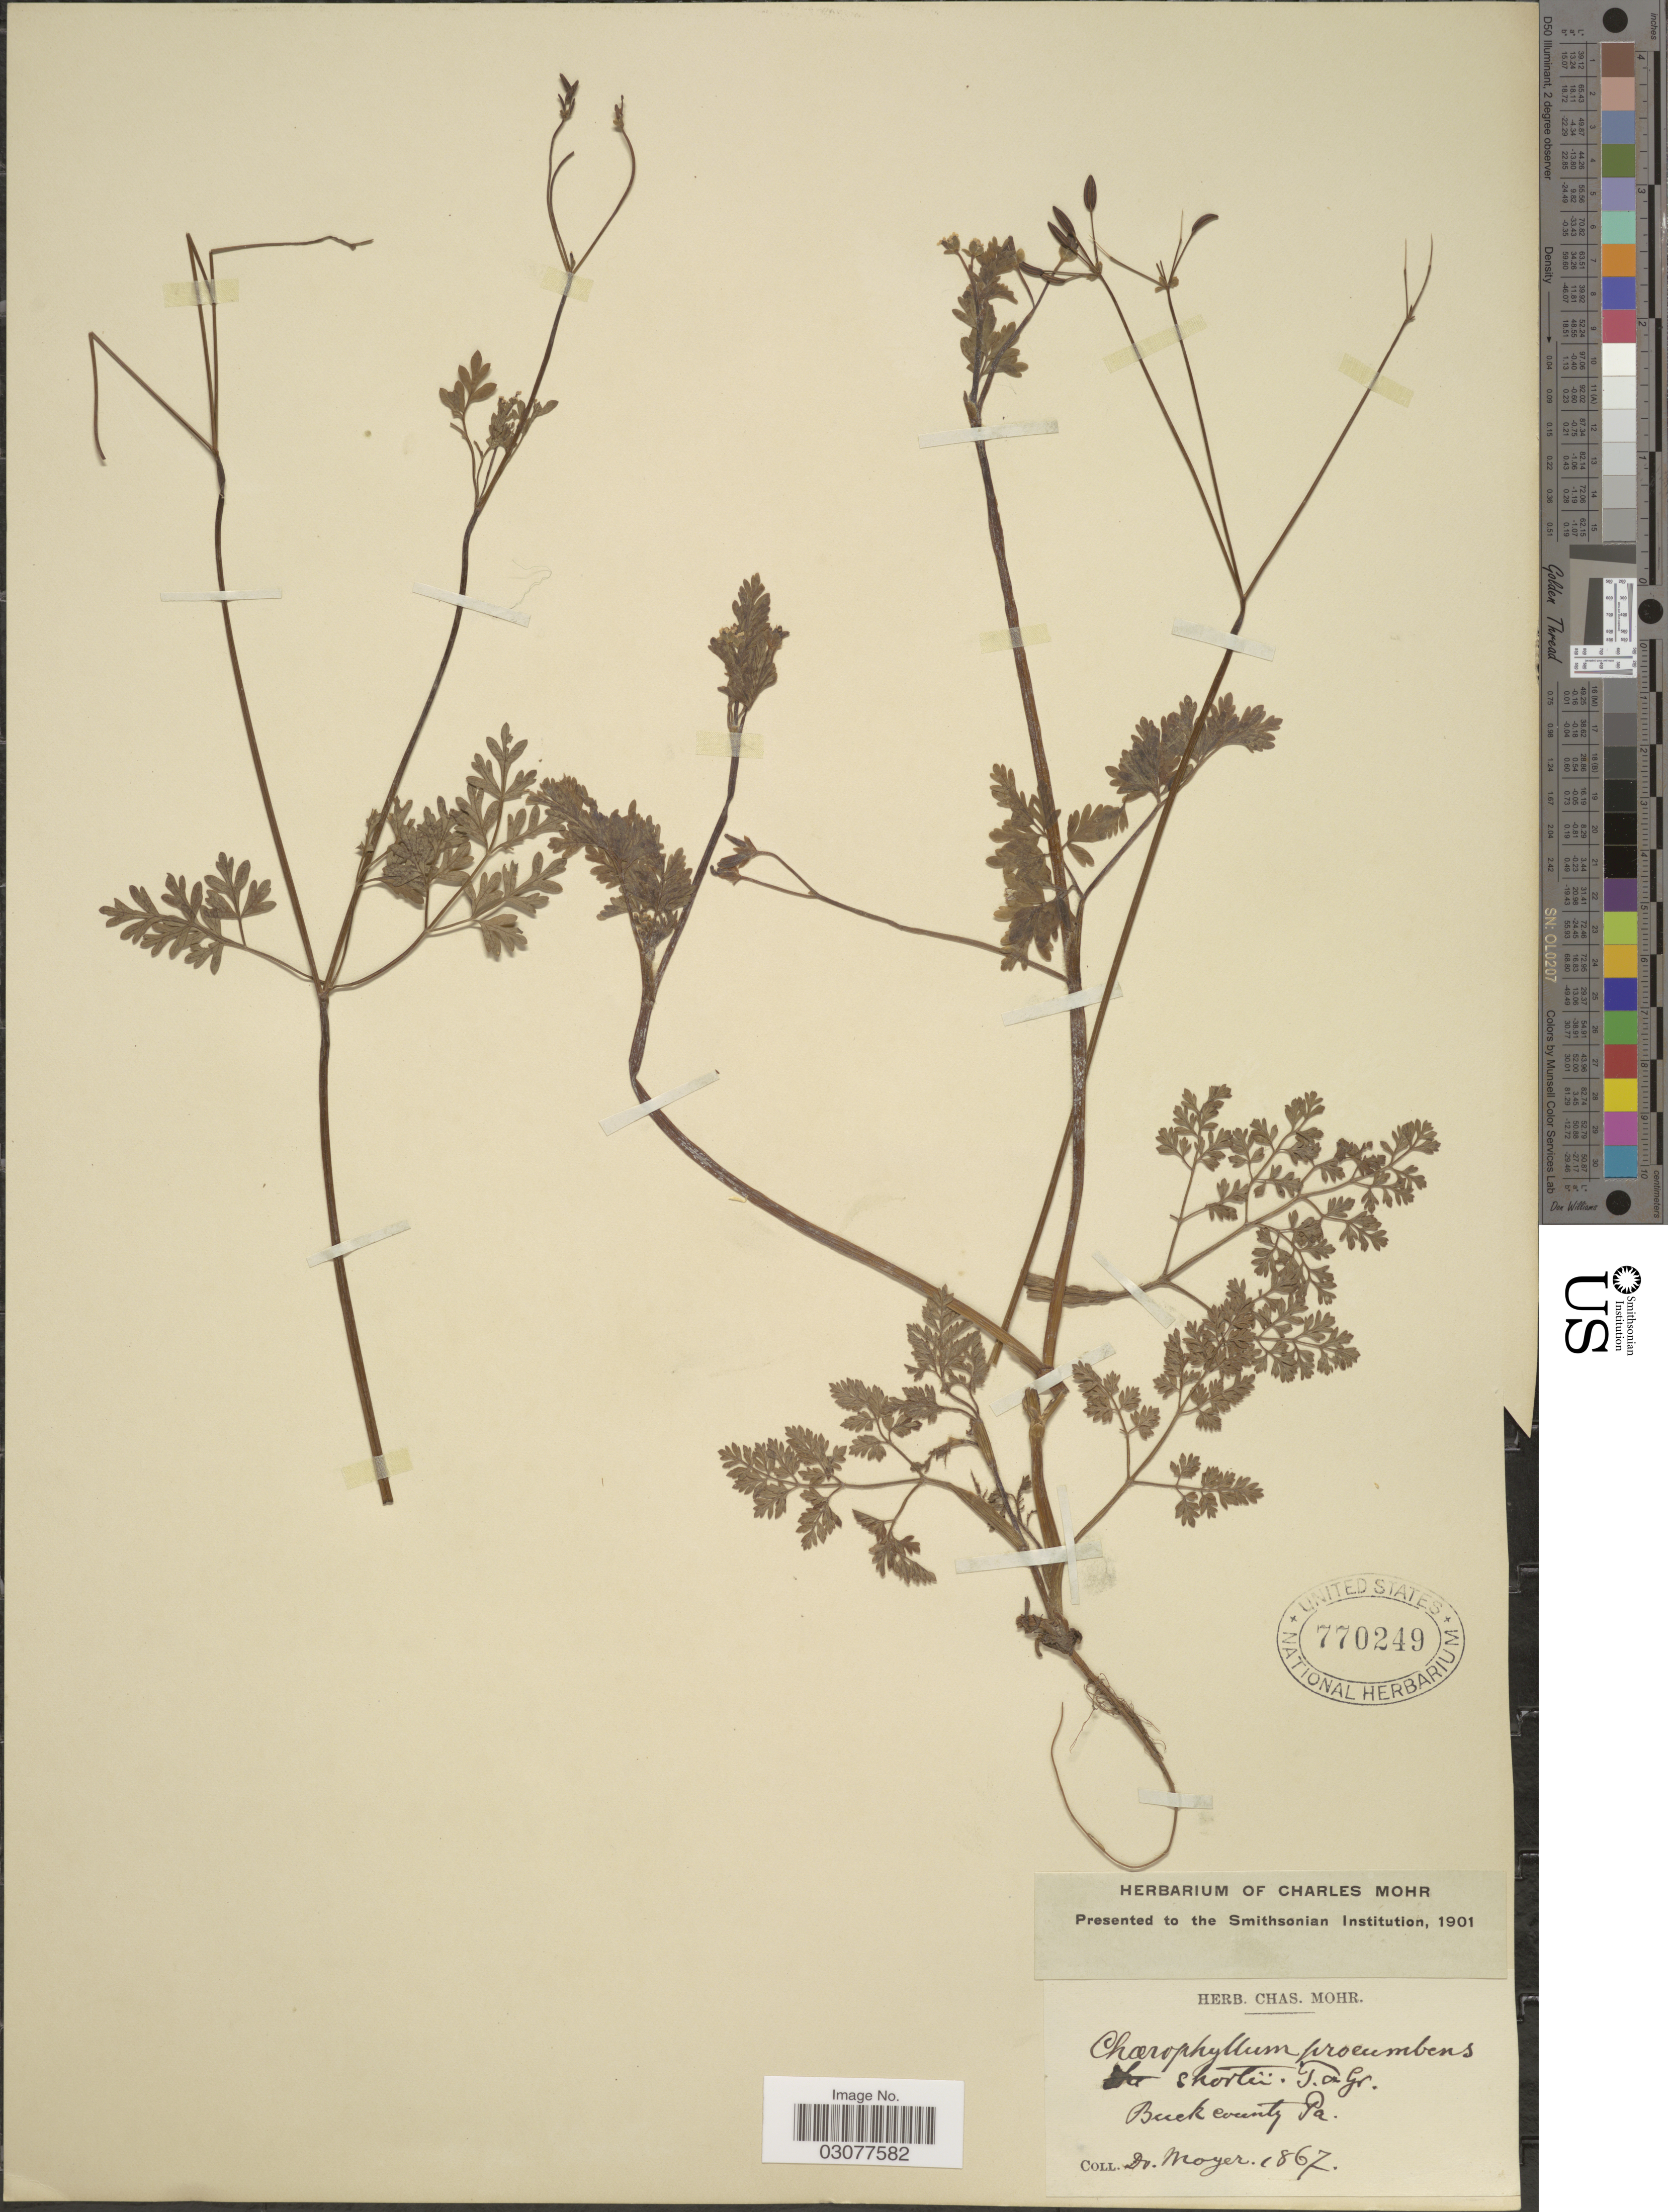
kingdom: Plantae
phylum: Tracheophyta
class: Magnoliopsida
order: Apiales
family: Apiaceae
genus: Chaerophyllum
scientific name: Chaerophyllum procumbens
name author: (L.) Crantz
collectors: Moyer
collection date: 1867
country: United States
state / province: Pennsylvania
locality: Buck county.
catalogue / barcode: US 770249